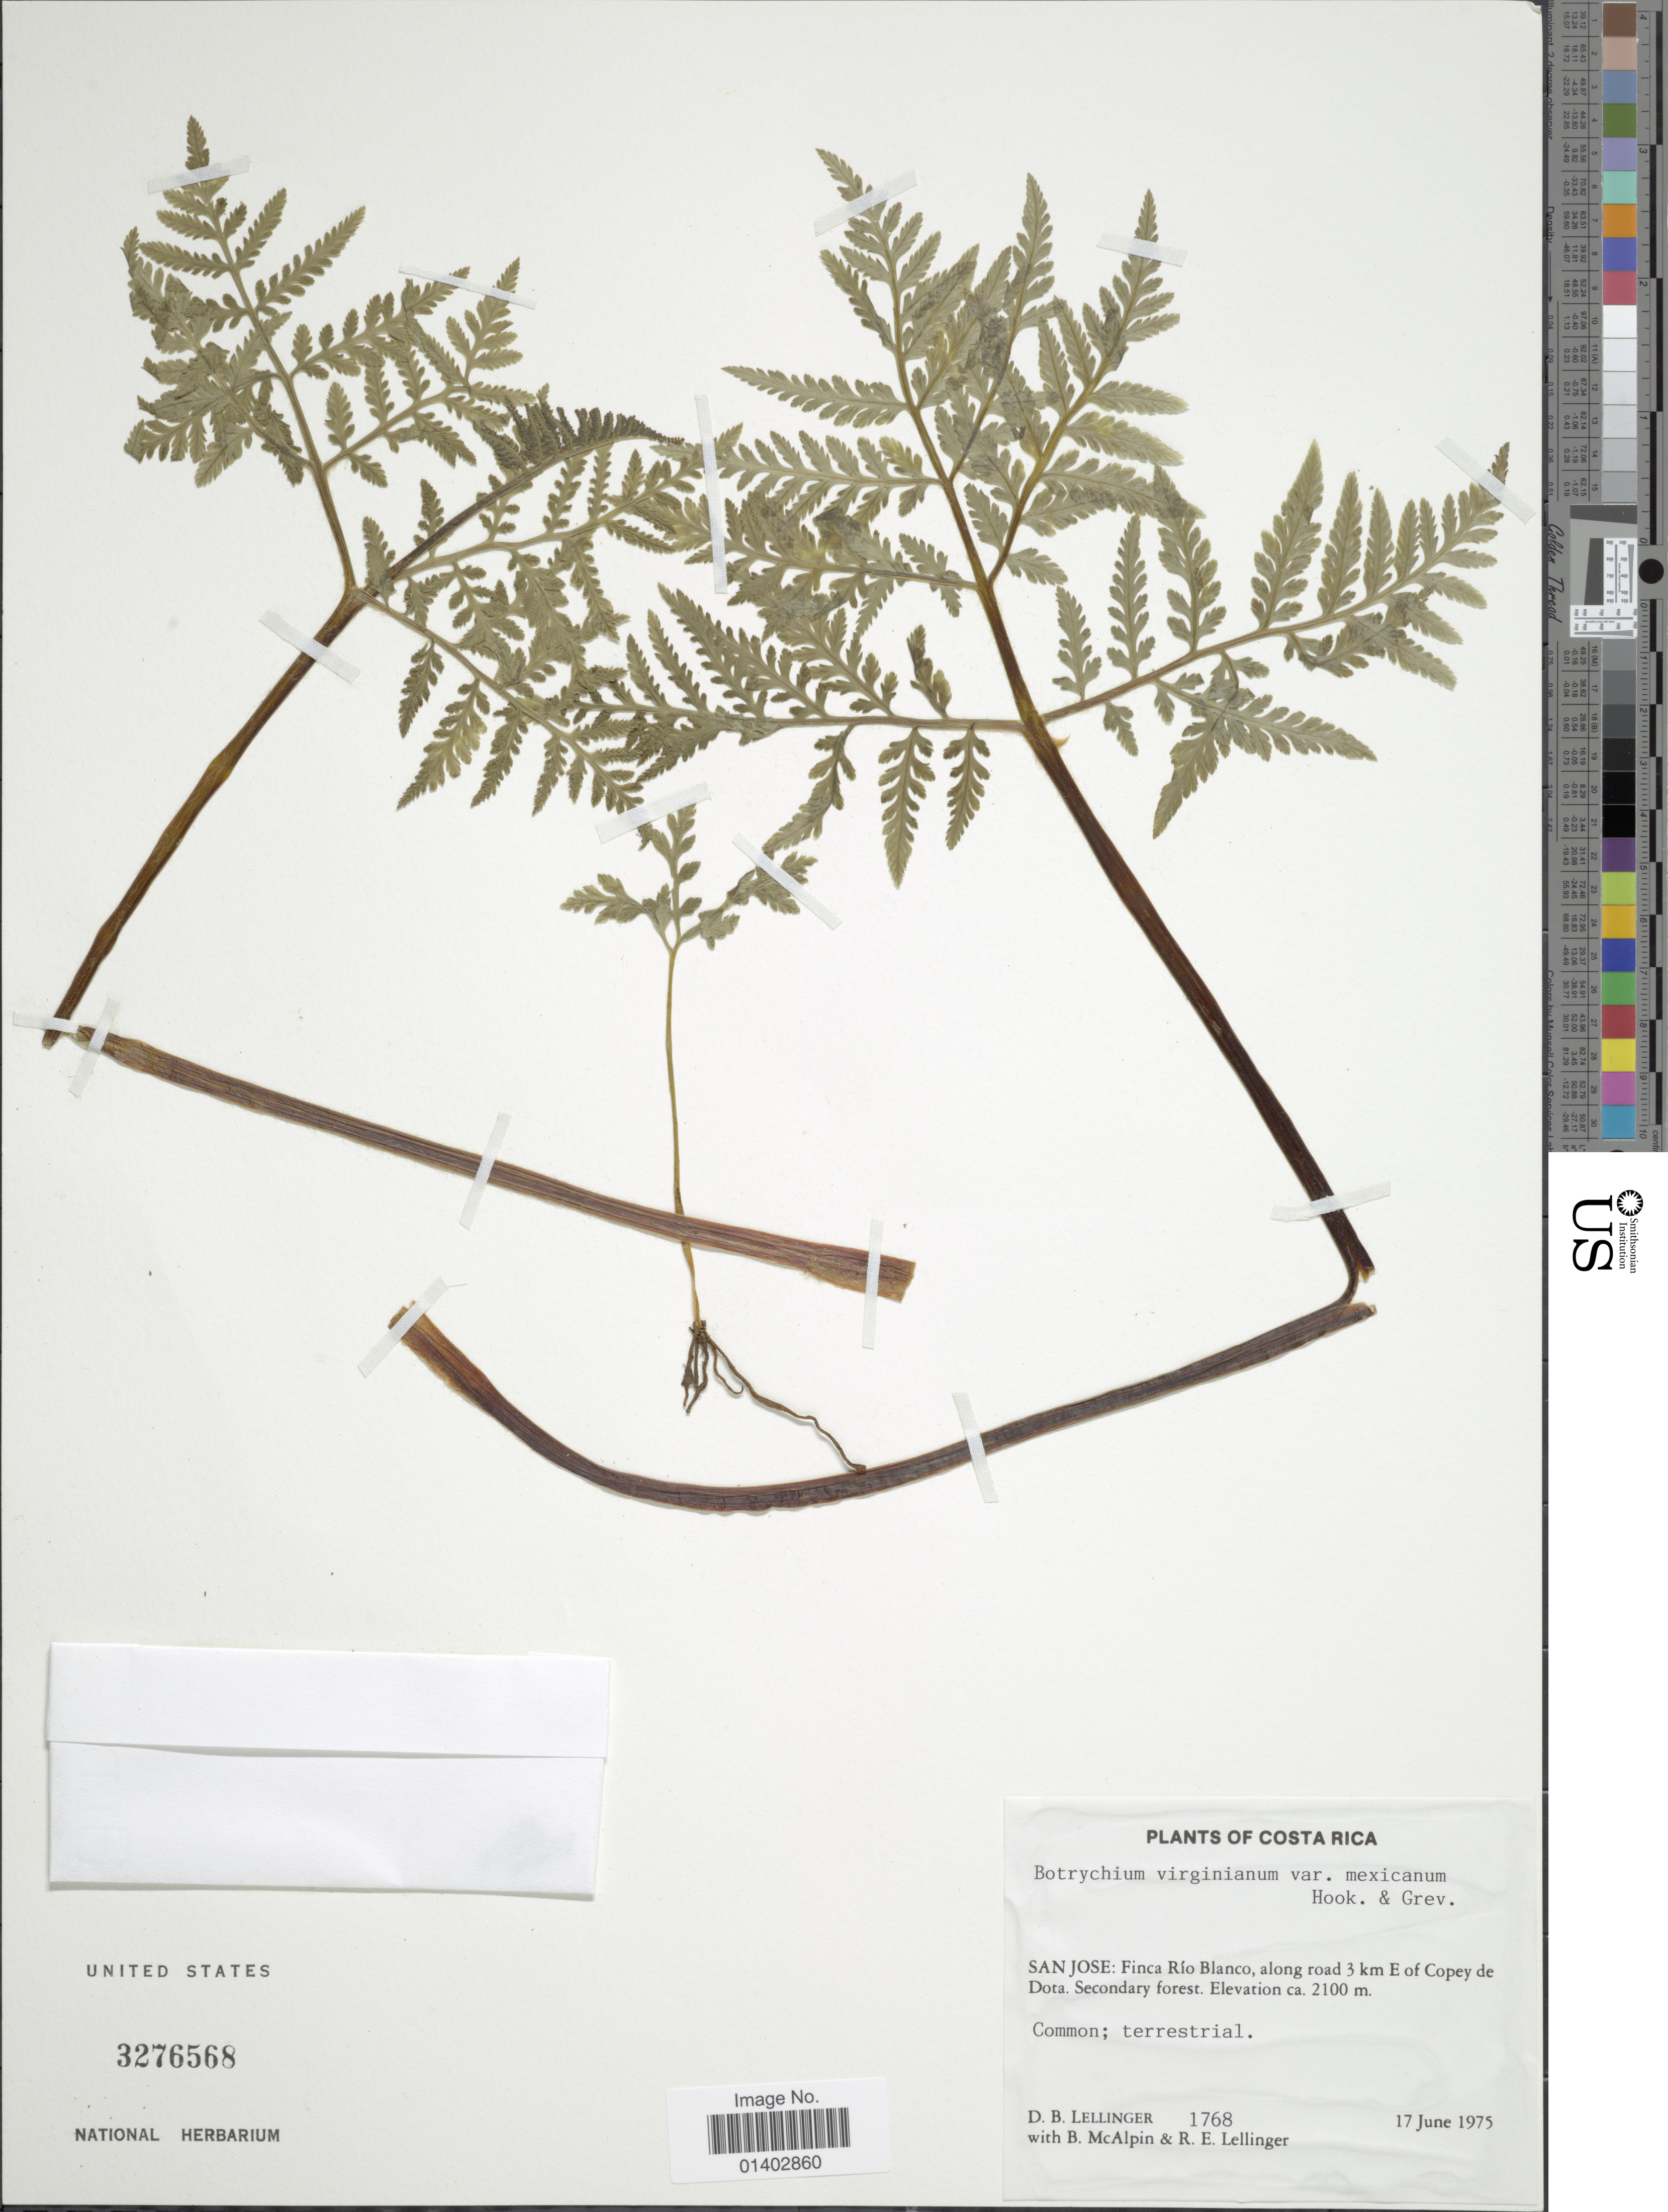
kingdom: Plantae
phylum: Tracheophyta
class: Polypodiopsida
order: Ophioglossales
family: Ophioglossaceae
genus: Botrychium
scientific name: Botrychium virginianum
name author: (L.) Sw.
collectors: D. B. Lellinger, B. McAlpin & R. E. Lellinger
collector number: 1768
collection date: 1975-06-17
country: Costa Rica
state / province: San José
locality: Finca Rio Blanco, along road 3 km E of Copey de Dota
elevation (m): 2100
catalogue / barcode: US 3276568